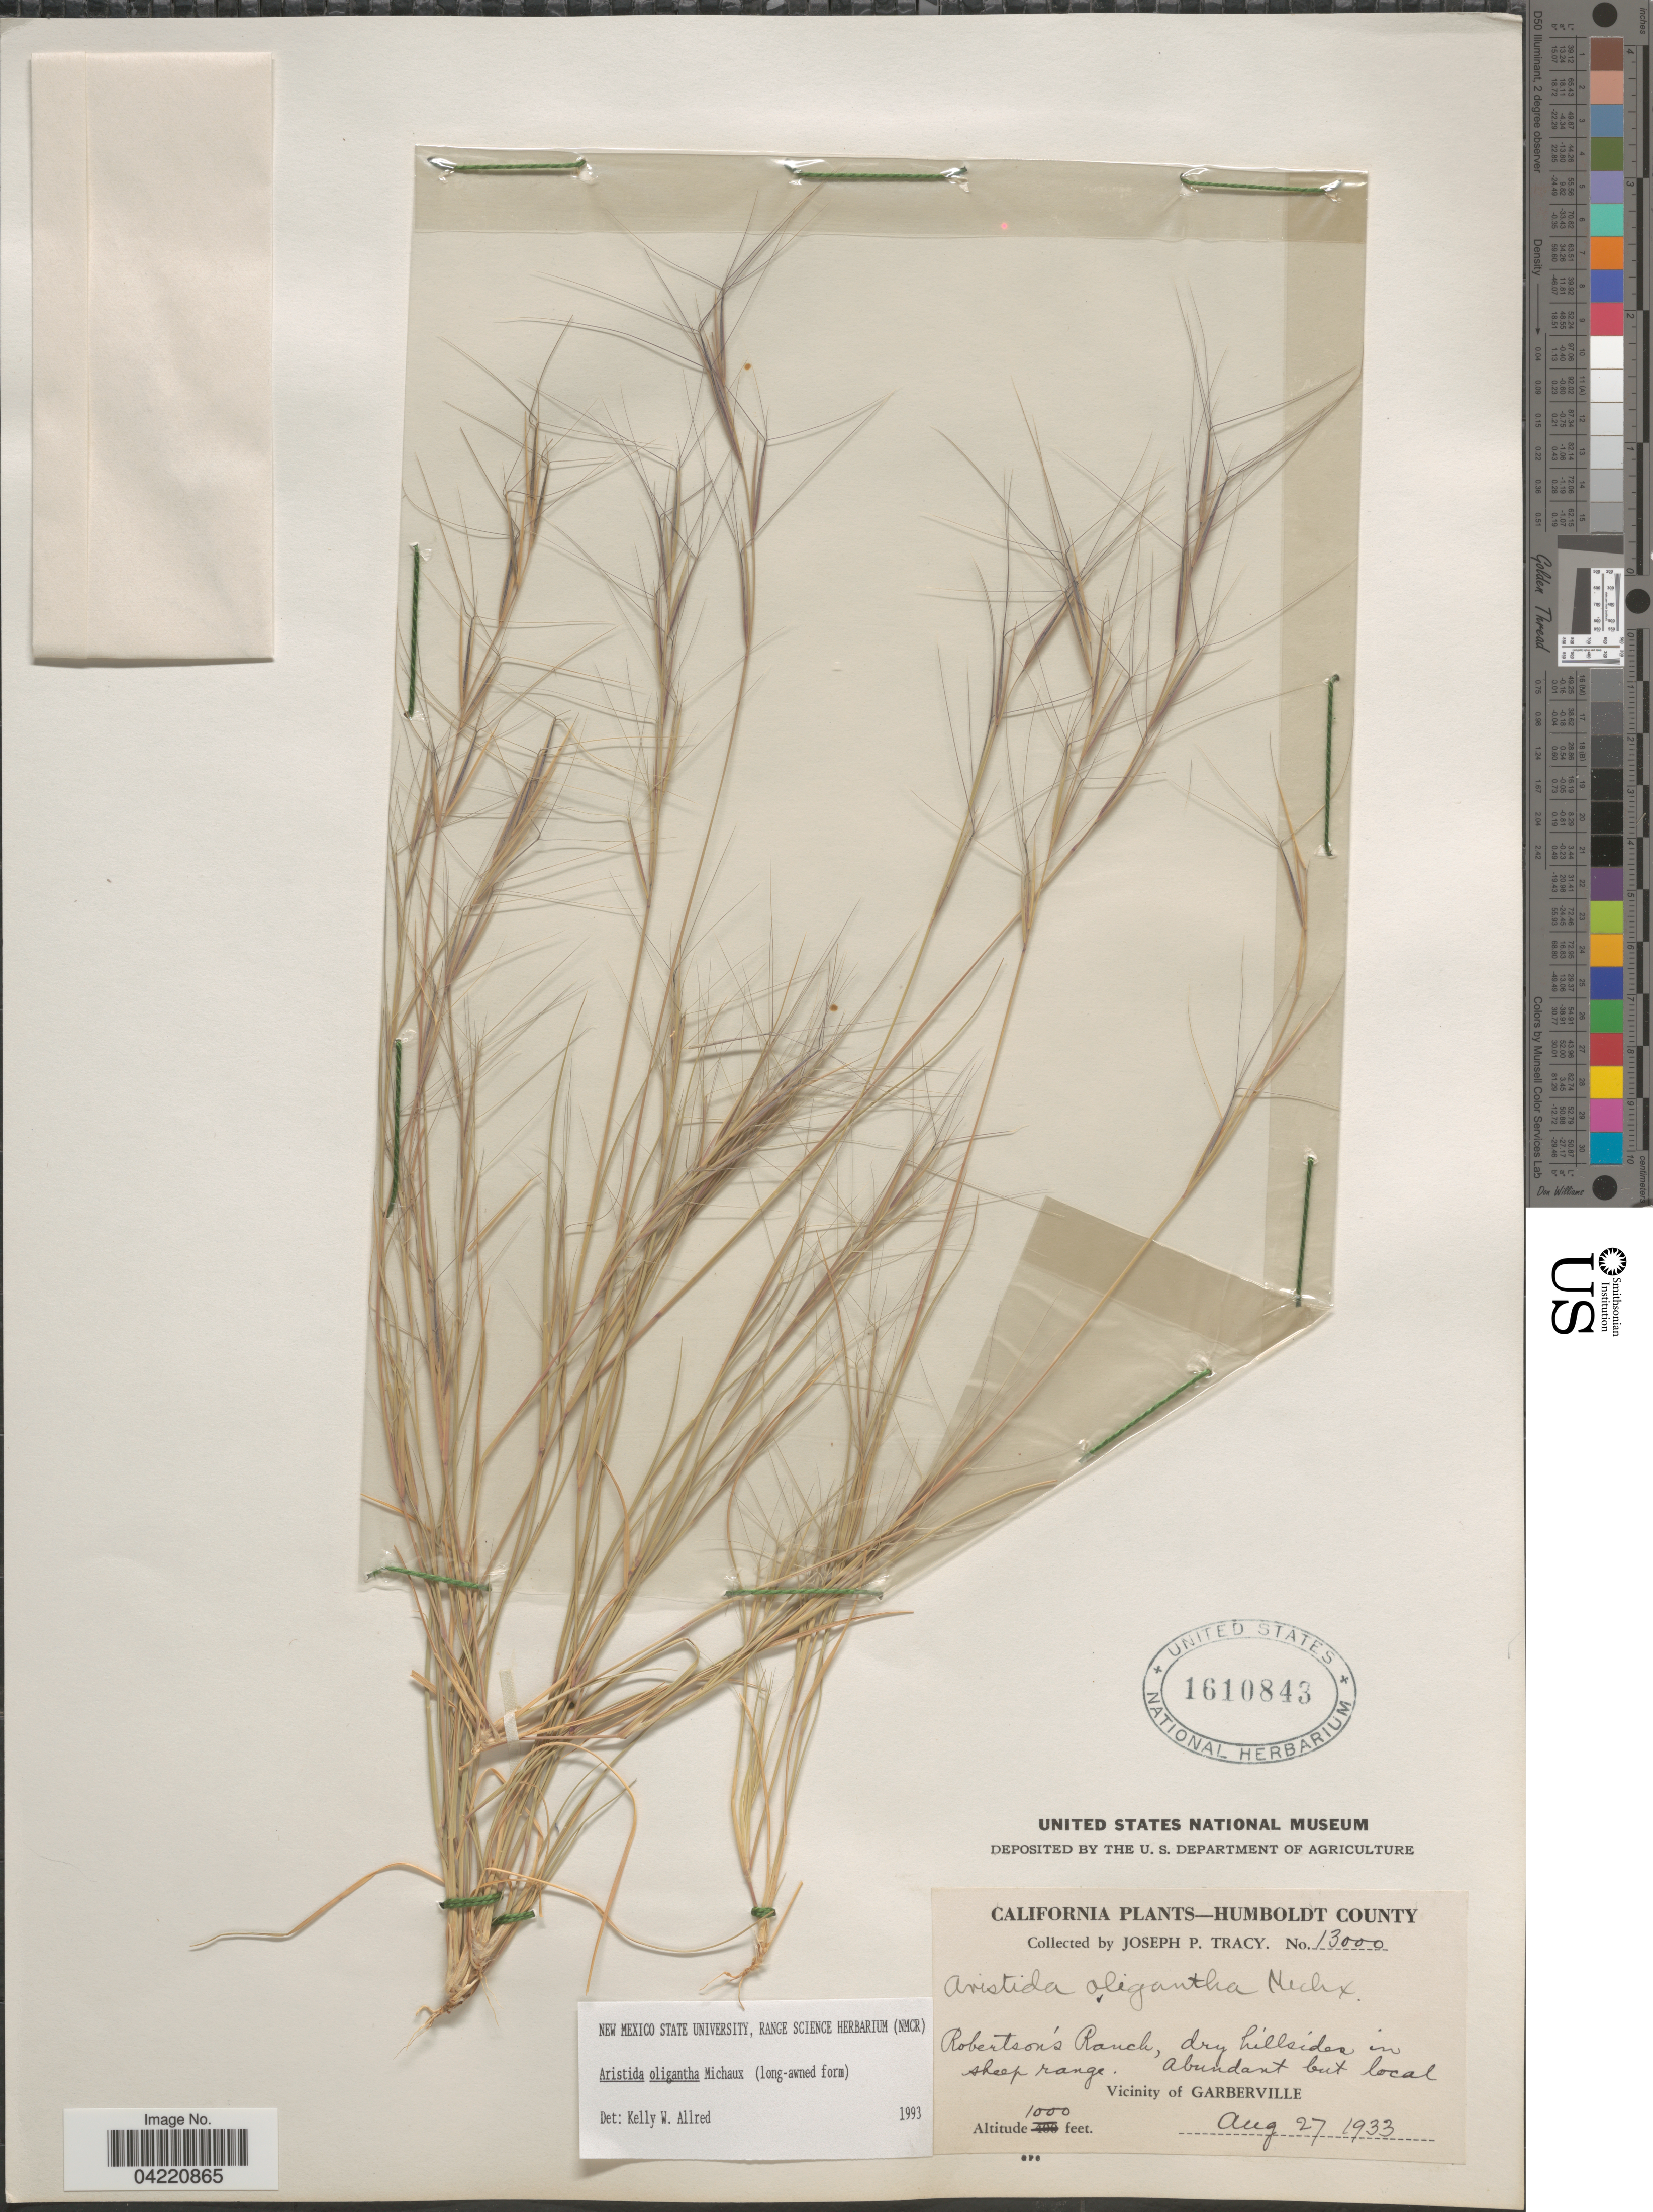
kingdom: Plantae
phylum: Tracheophyta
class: Liliopsida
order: Poales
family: Poaceae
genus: Aristida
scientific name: Aristida oligantha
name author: Michx.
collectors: J. Tracy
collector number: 13000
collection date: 1933-08-27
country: United States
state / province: California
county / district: Humboldt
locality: Humboldt County. Robert's Ranch, dry hillsides in sheep range. Vicinity of Garberville.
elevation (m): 305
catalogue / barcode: US 1610843